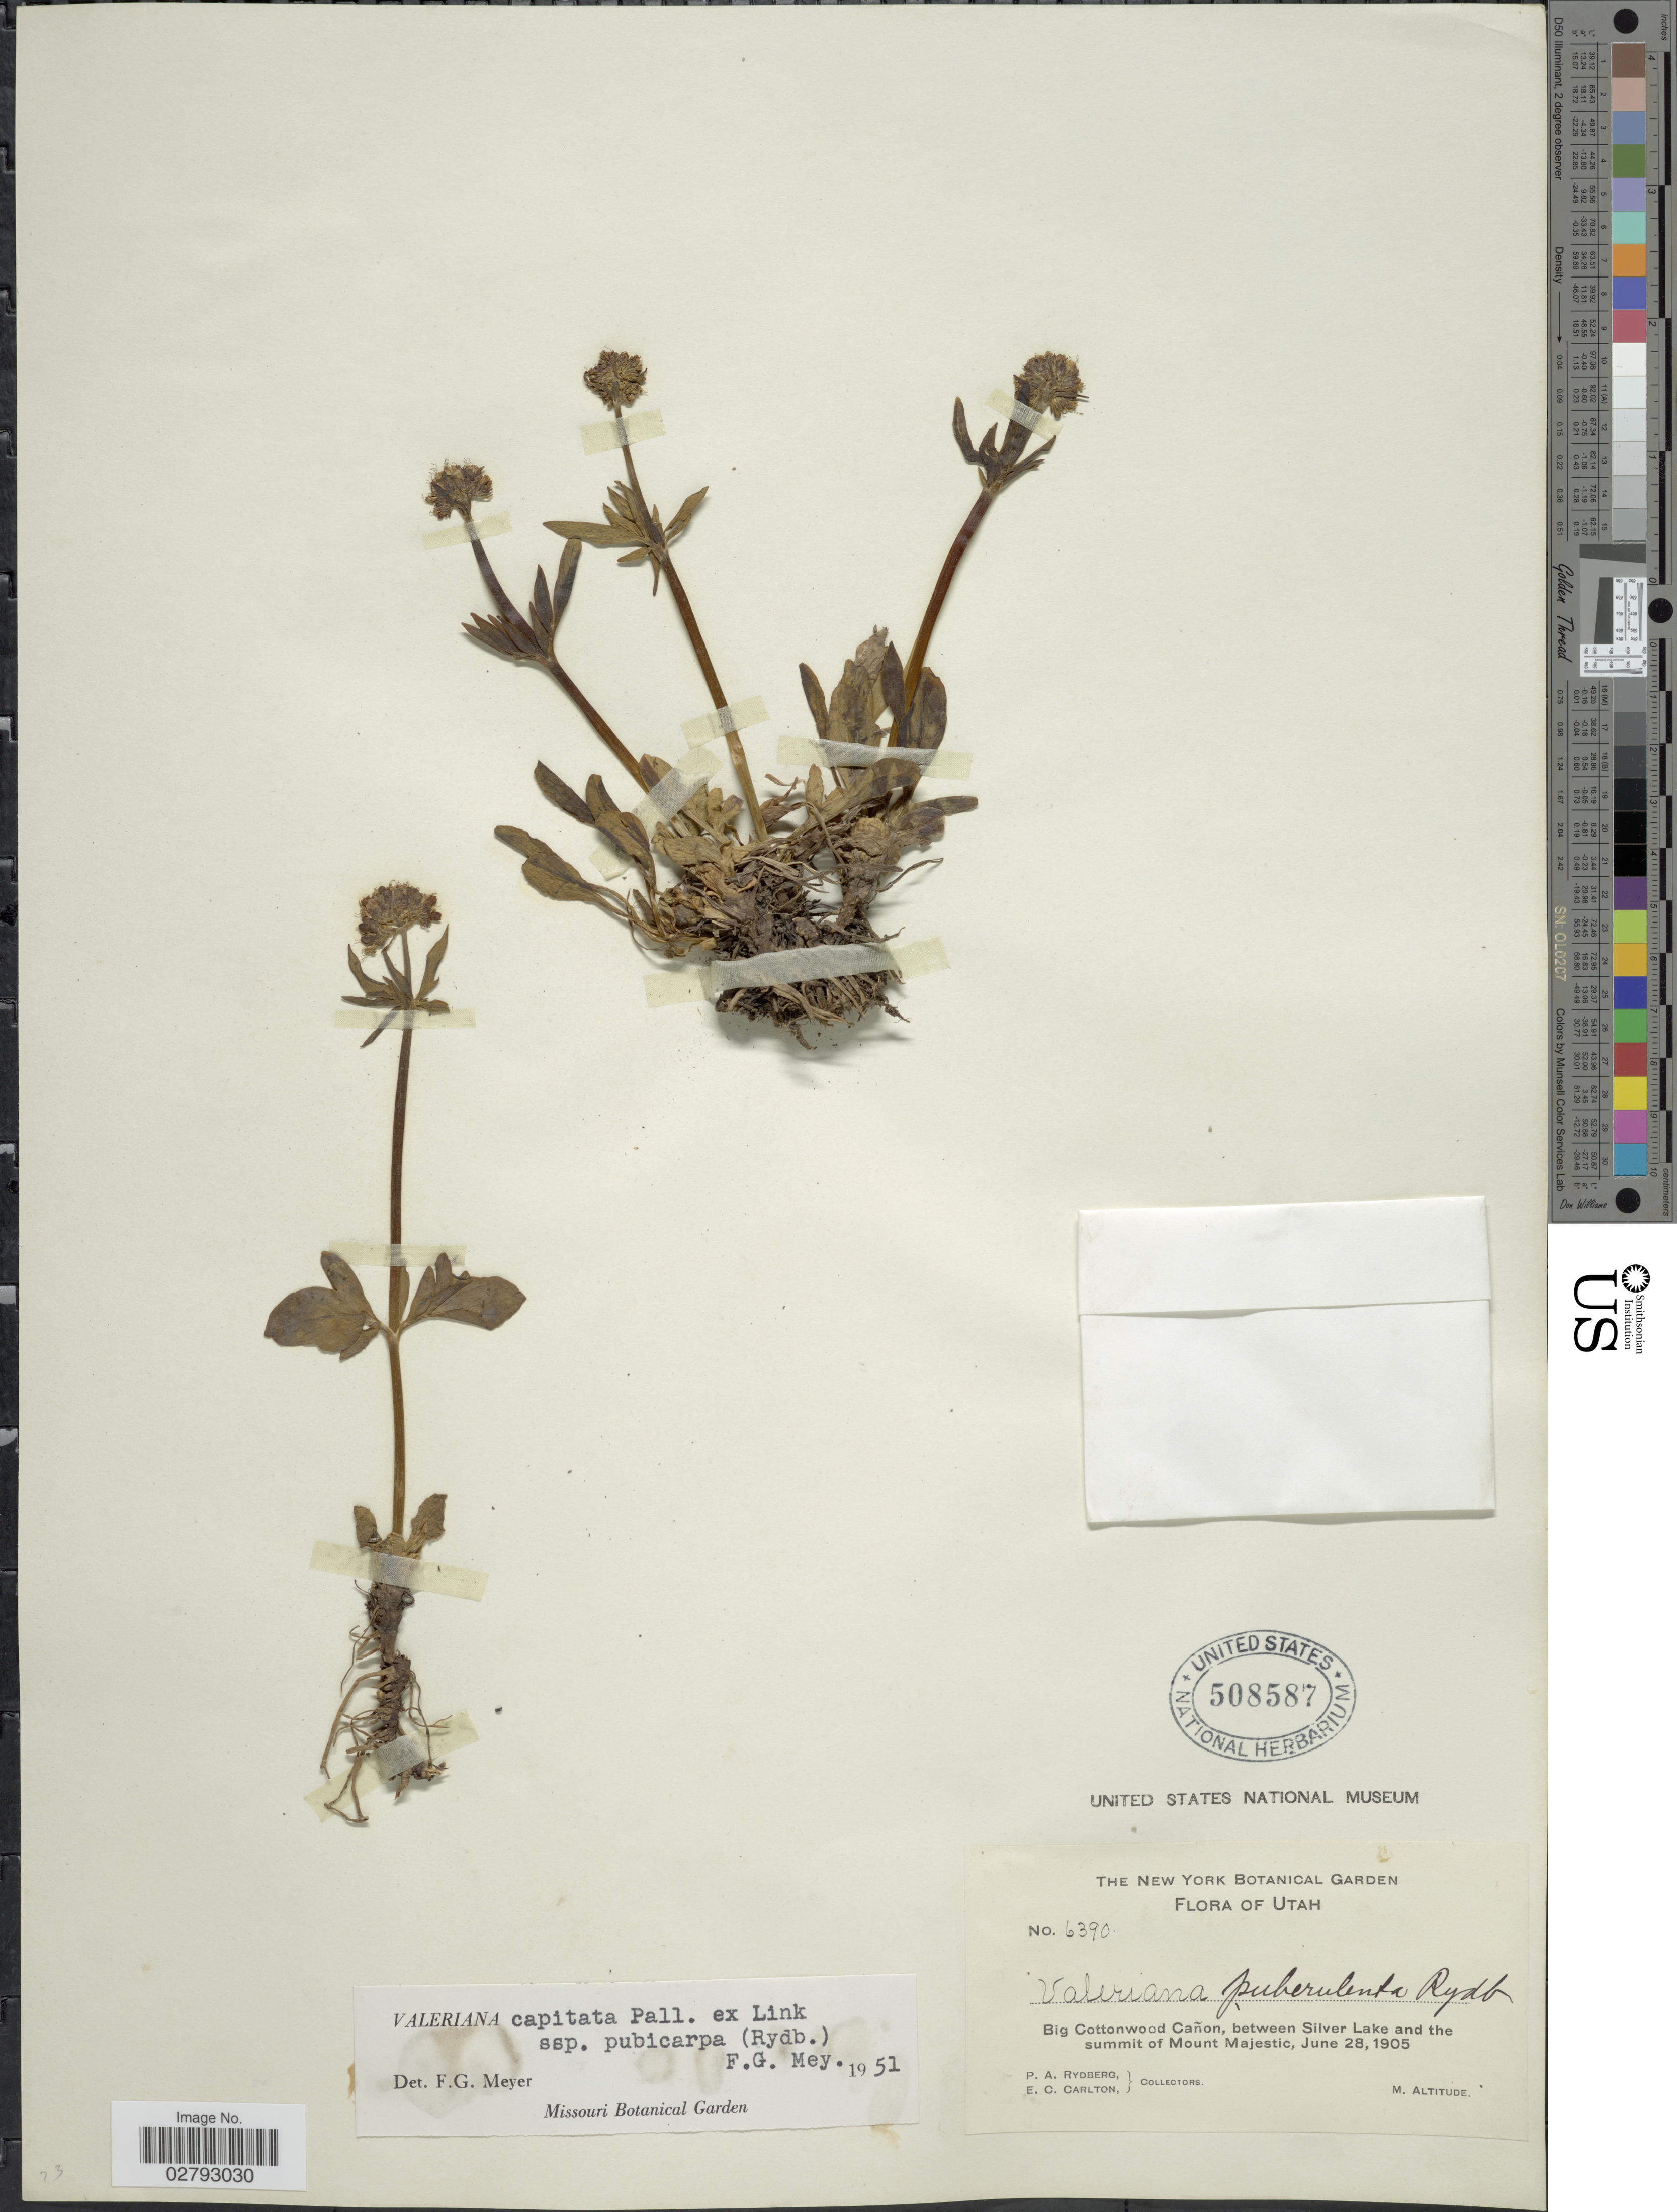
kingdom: Plantae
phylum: Tracheophyta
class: Magnoliopsida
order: Dipsacales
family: Caprifoliaceae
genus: Valeriana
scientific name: Valeriana capitata subsp. pubicarpa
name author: (Rydb.) F.G. Mey.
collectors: P. A. Rydberg & E. Carlton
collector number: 6390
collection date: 1905-06-28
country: United States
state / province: Utah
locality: Big Cottonwood Cañon, between Silver Lake and the summit of Mount Majestic.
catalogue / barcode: US 508587